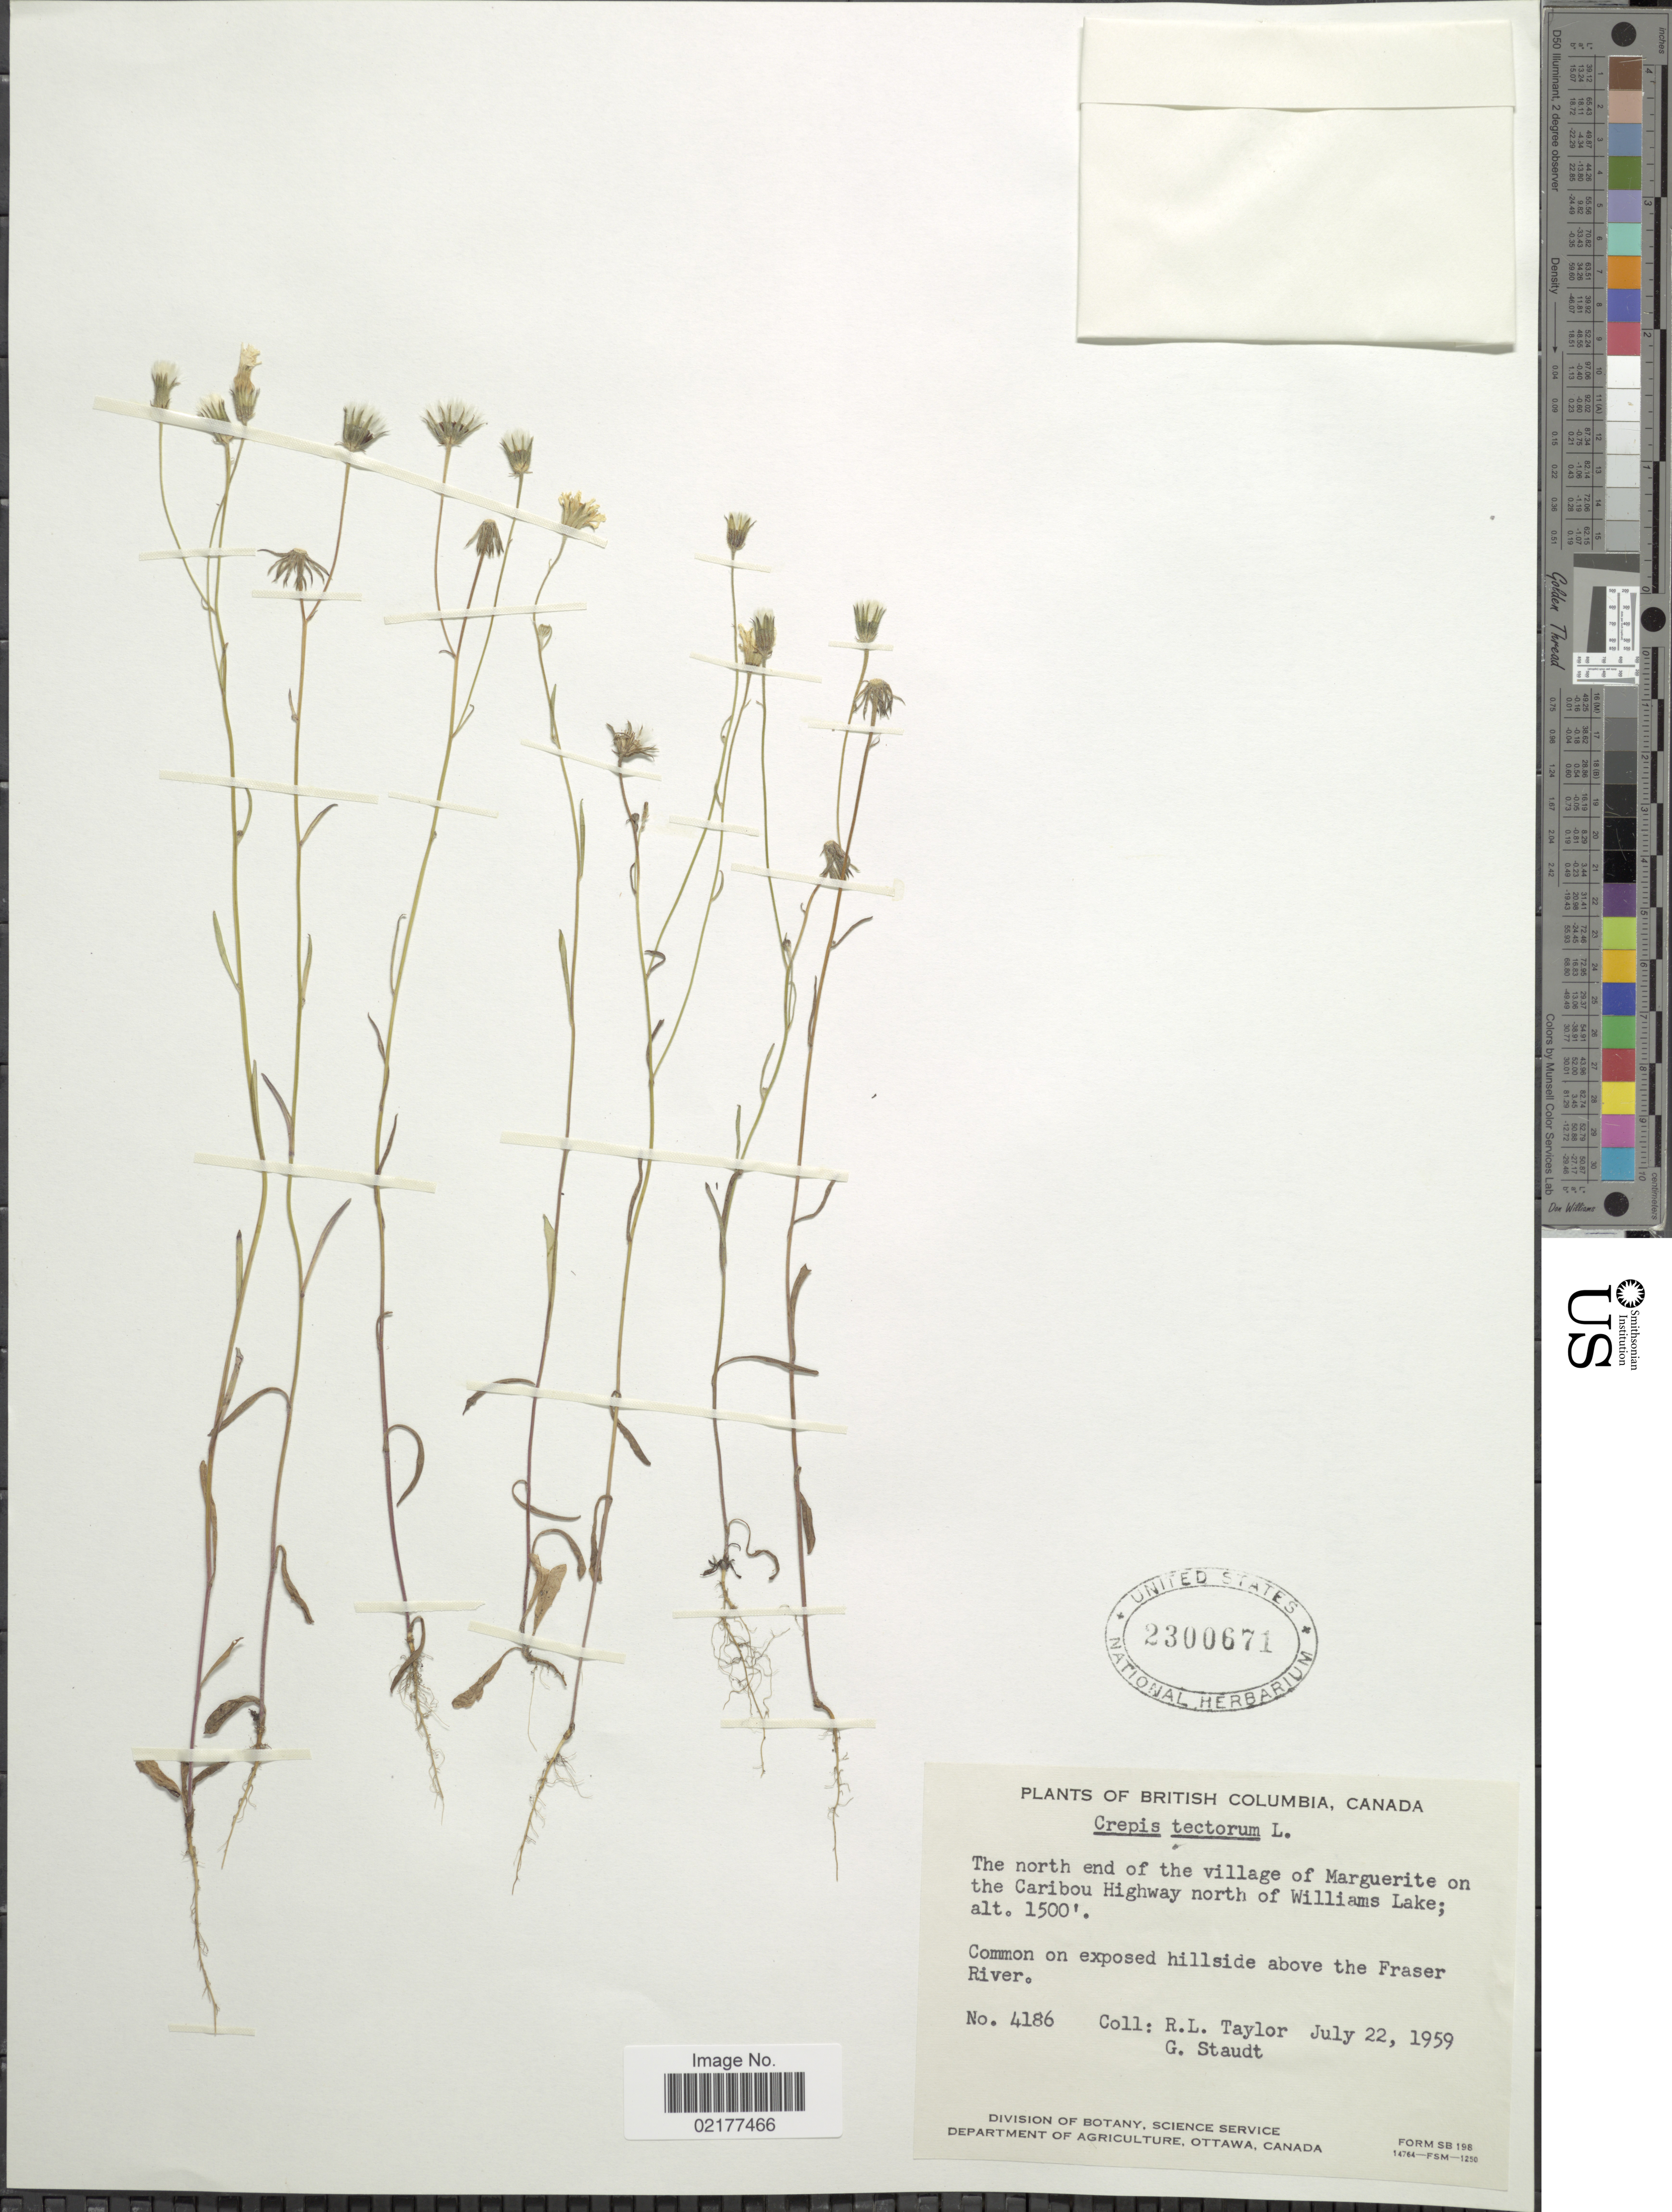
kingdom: Plantae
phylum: Tracheophyta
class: Magnoliopsida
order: Asterales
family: Asteraceae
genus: Crepis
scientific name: Crepis tectorum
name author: L.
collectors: R. Taylor & G. Staudt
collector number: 4186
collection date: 1959-07-22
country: Canada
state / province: British Columbia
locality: The north end of the village of Marguerite on the Caribou Highway north of Williams Lake. above the Fraser River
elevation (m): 457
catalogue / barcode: US 2300671